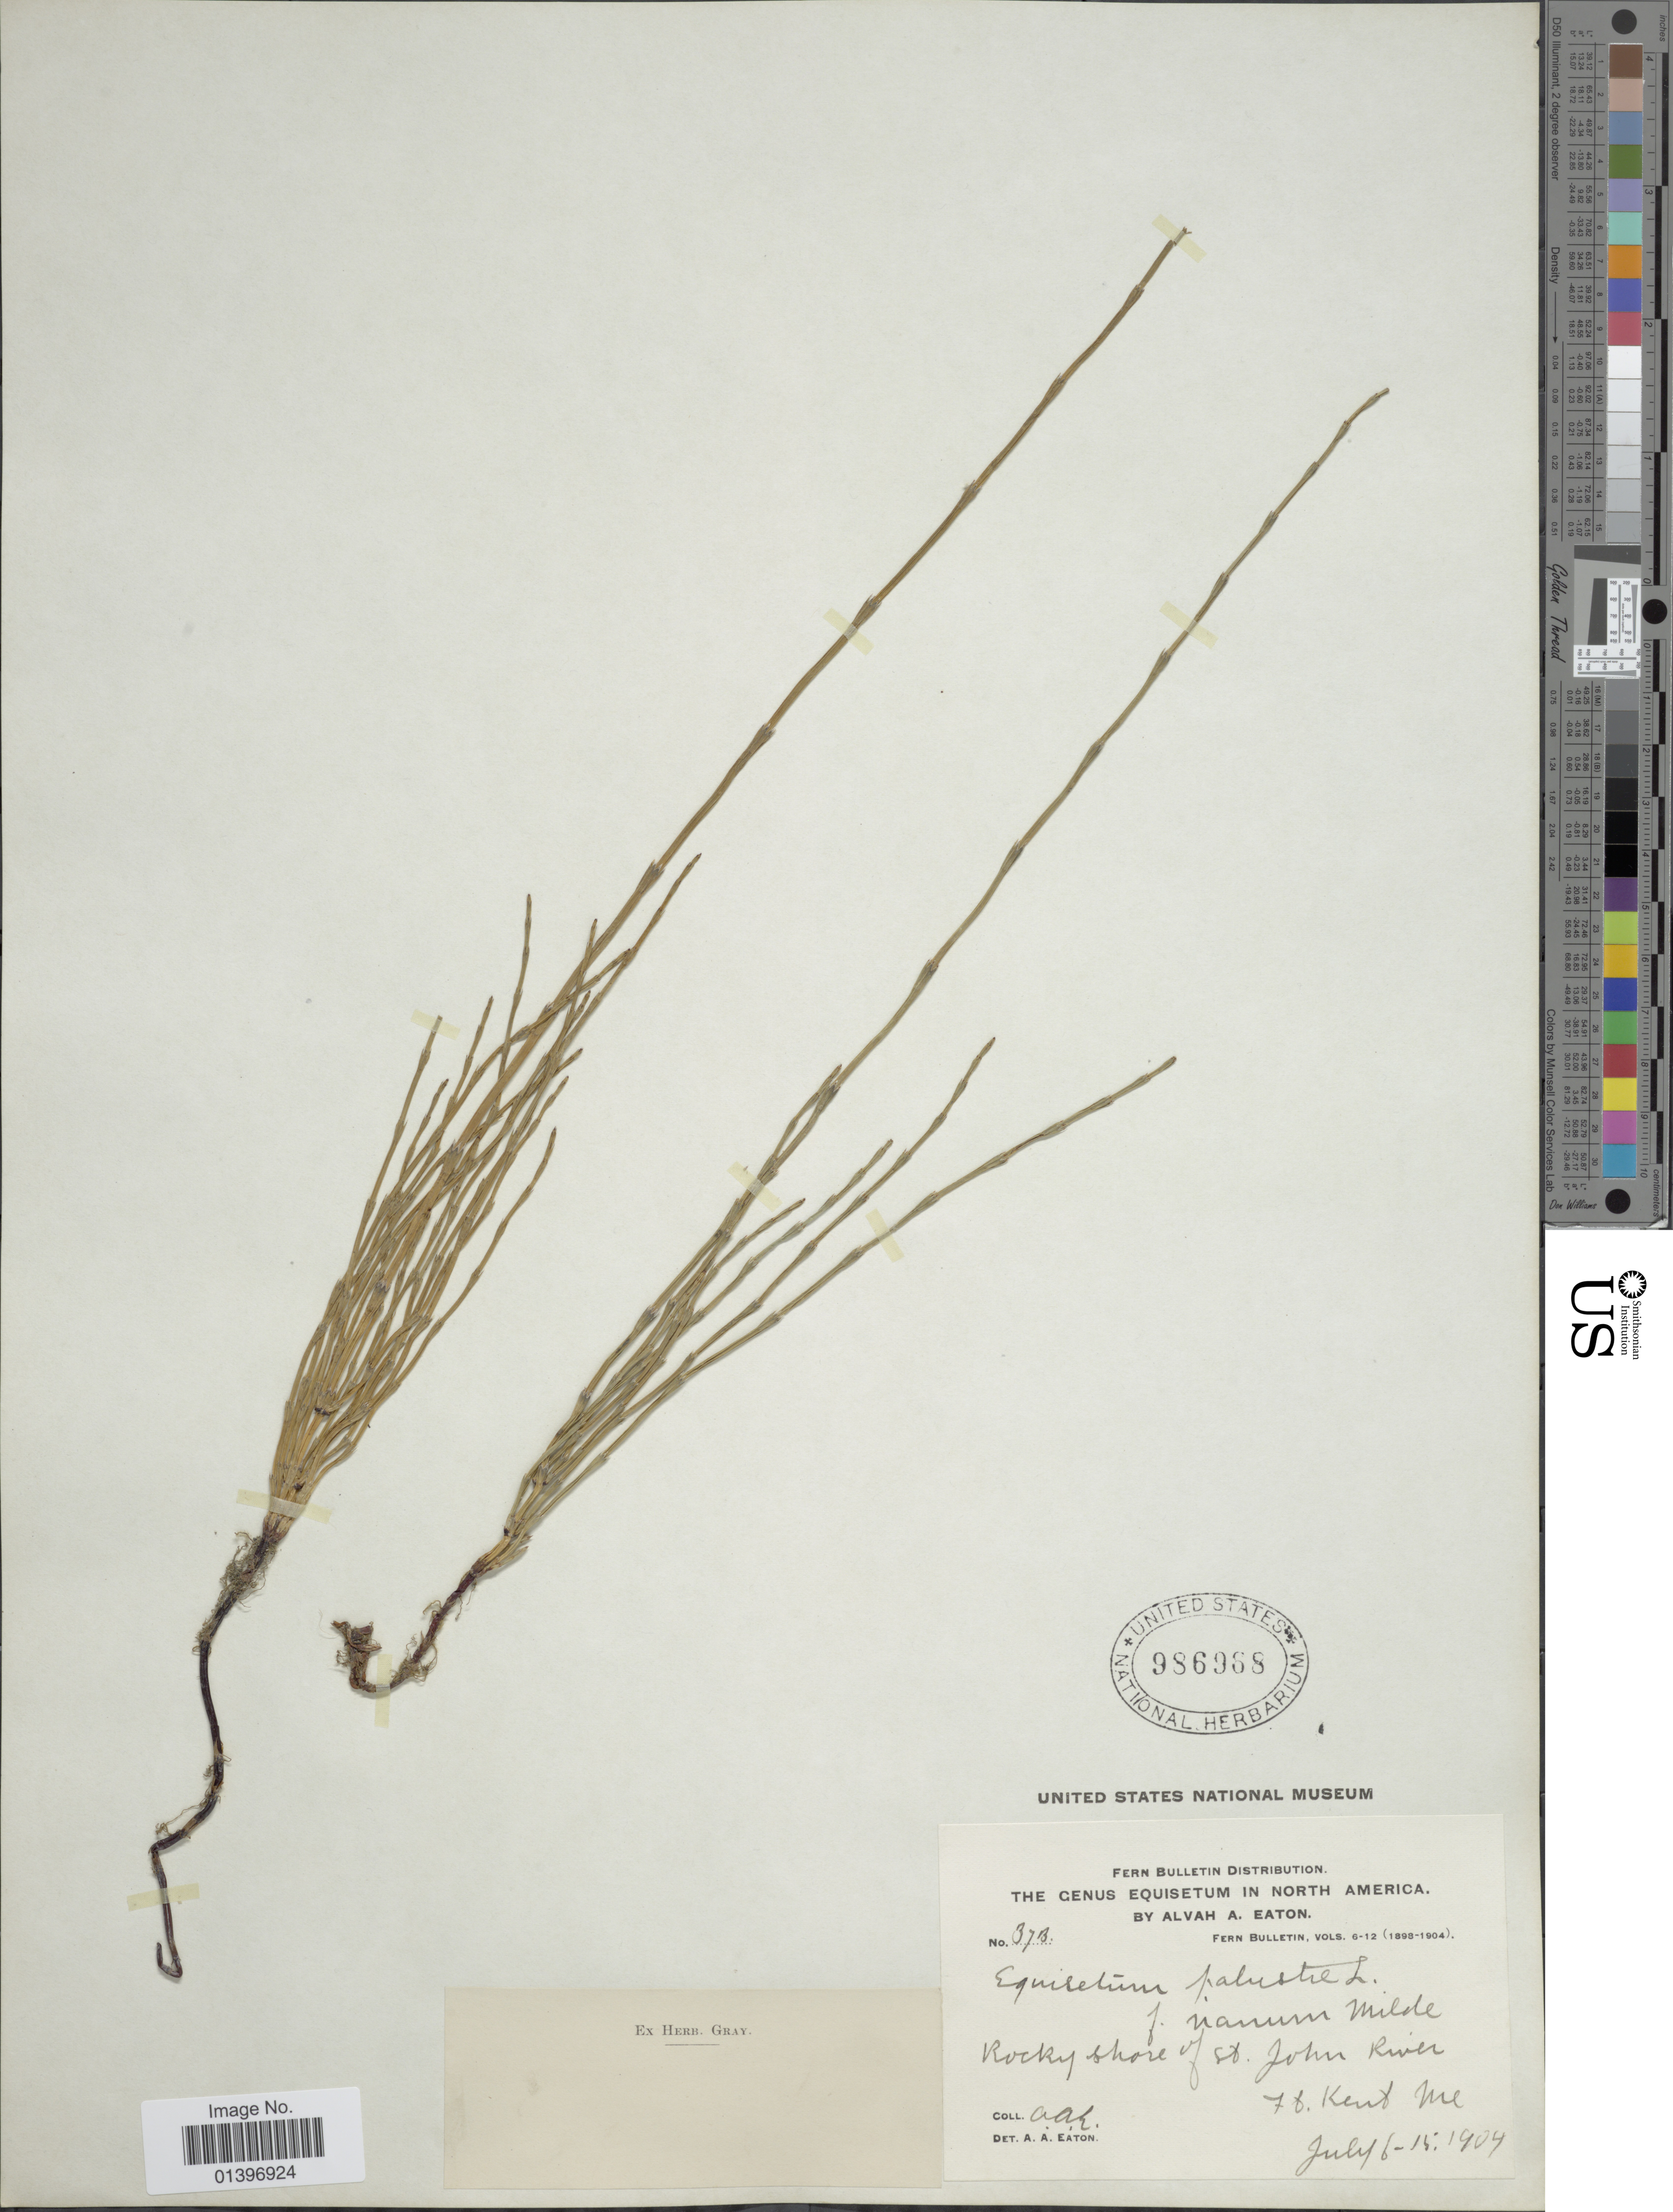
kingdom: Plantae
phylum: Tracheophyta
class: Polypodiopsida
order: Equisetales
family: Equisetaceae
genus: Equisetum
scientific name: Equisetum x litorale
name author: Kuhlw.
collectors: A. A. Eaton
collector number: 37B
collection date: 1909-07-06/1909-07-15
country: United States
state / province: Maine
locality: Rocky shore of St. John River, Ft. Kent Me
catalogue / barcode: US 986988